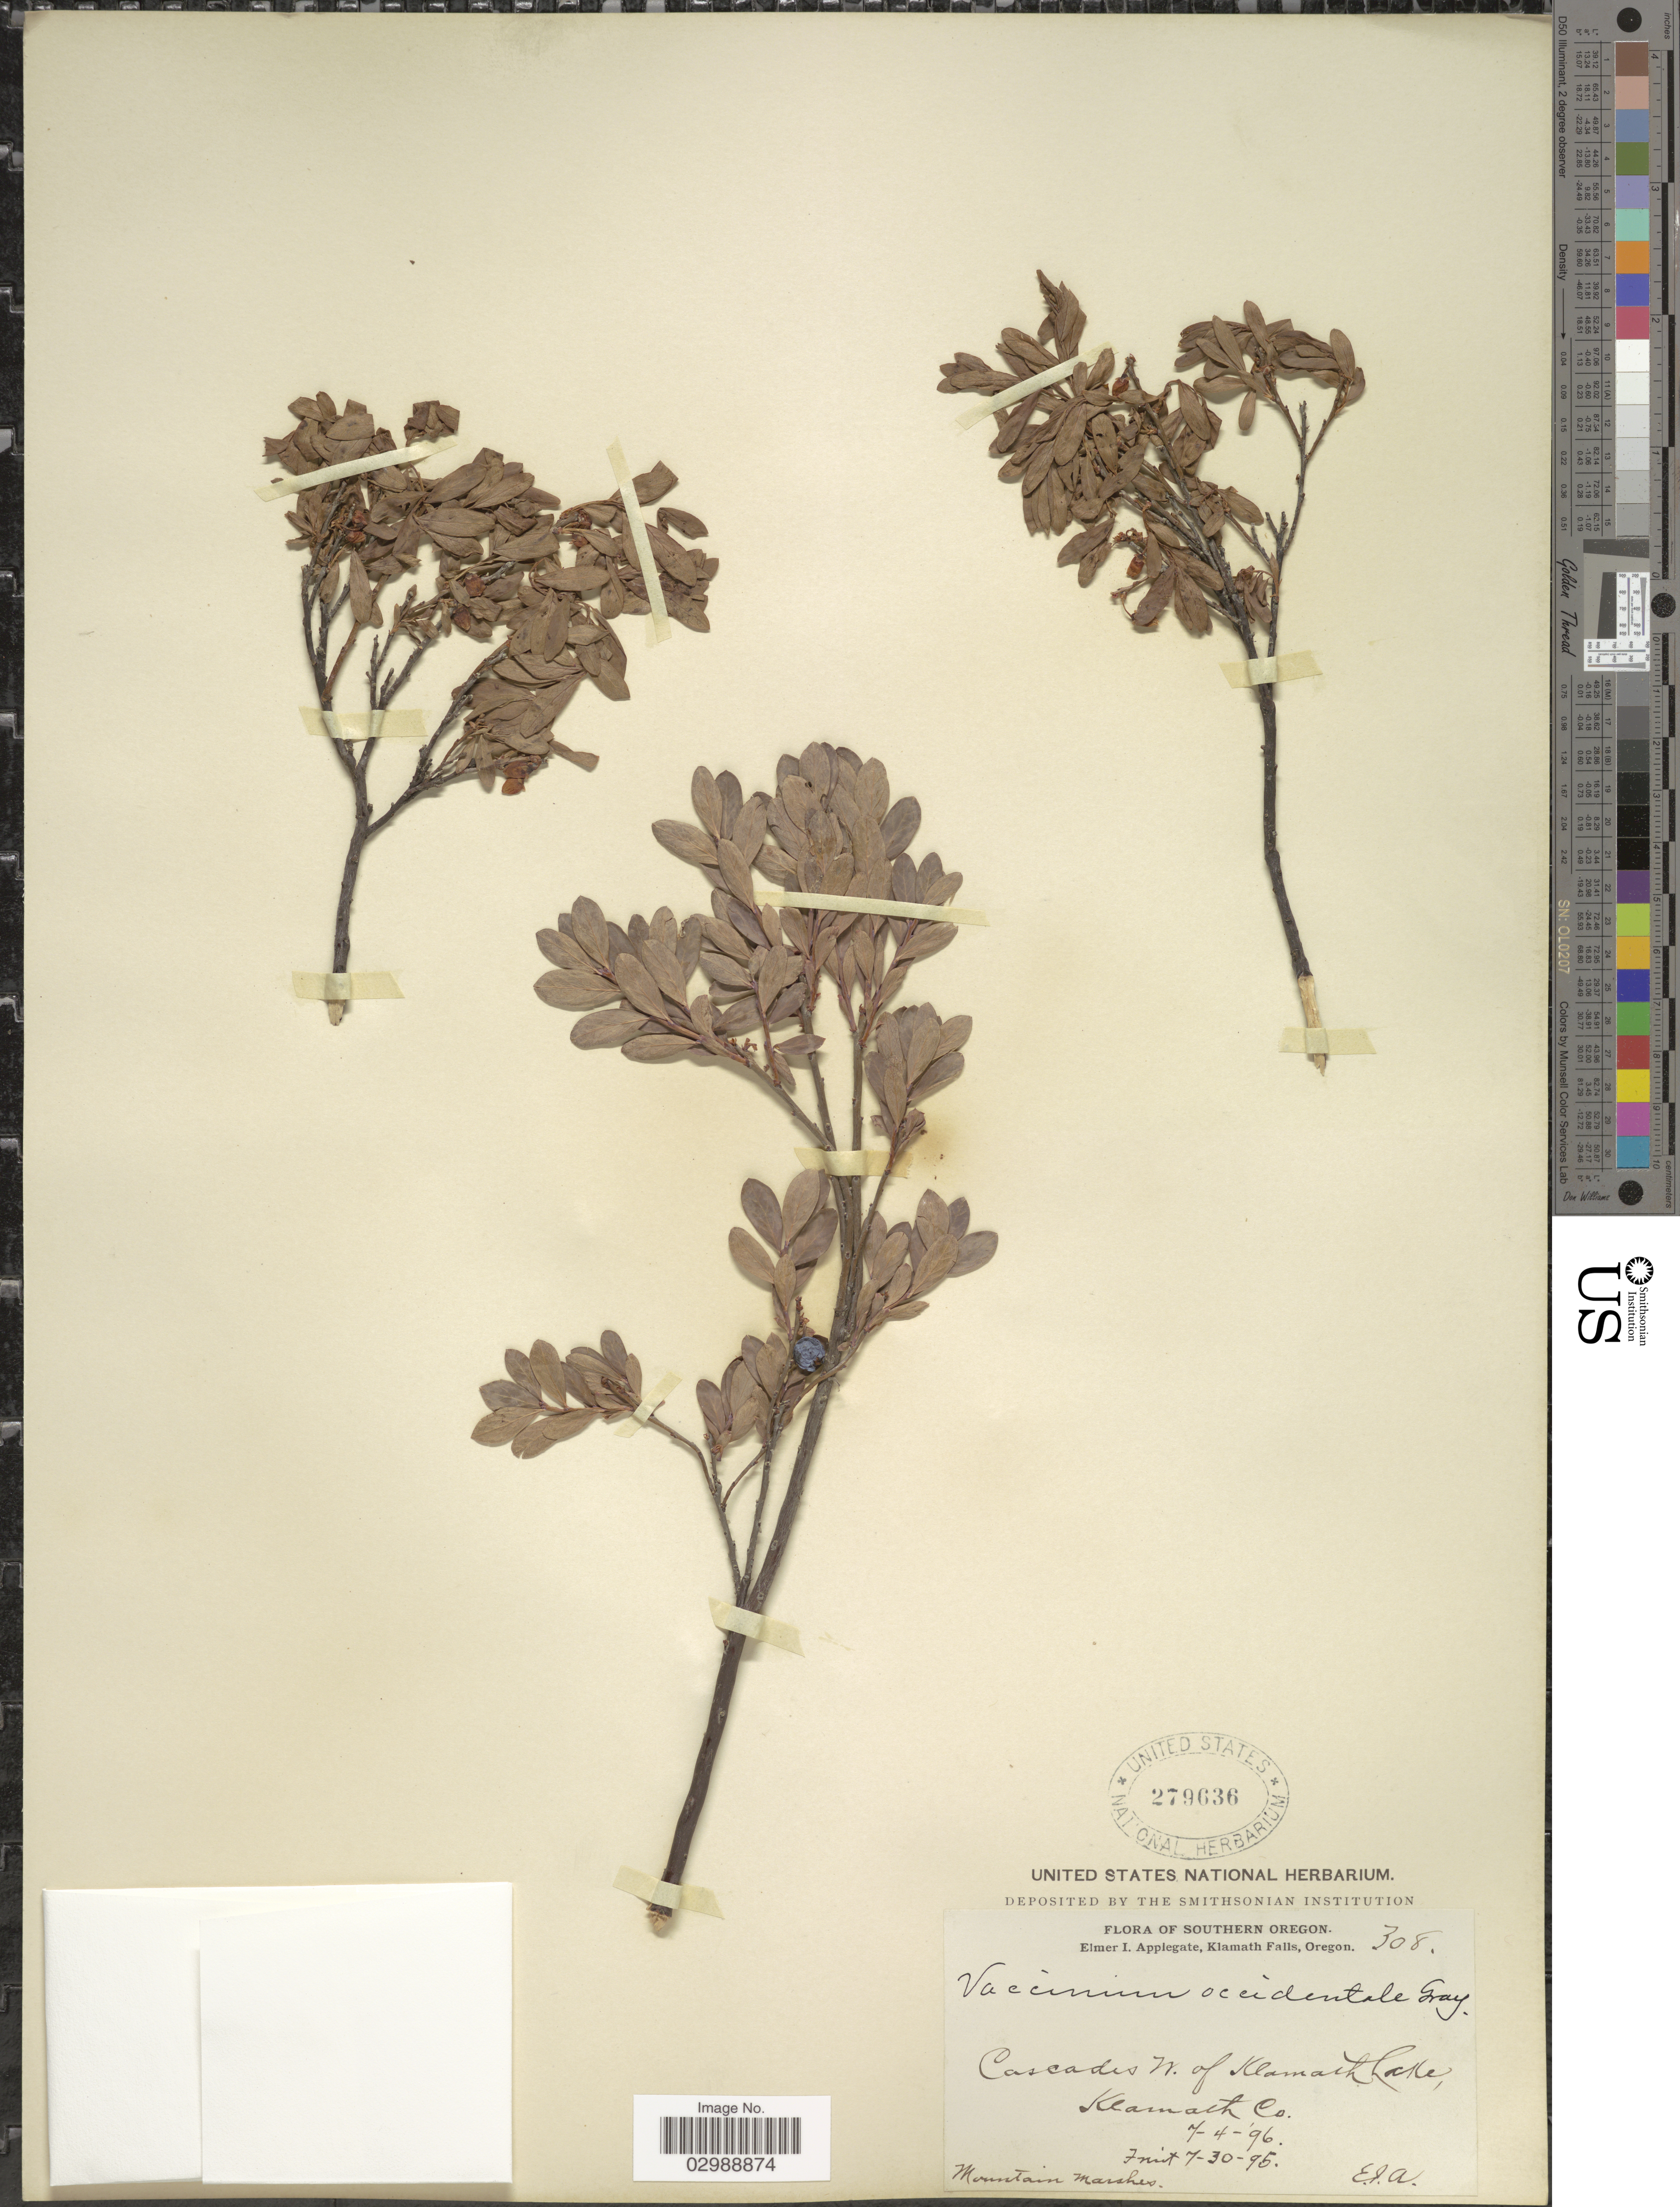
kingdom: Plantae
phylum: Tracheophyta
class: Magnoliopsida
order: Ericales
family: Ericaceae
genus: Vaccinium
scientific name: Vaccinium occidentale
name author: A. Gray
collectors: E. I. Applegate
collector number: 308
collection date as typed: Transcribed d/m/y: 4/7/96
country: United States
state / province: Oregon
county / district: Klamath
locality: Southern Oregon. Klamath Falls. Cascades W. of Klamath Lake, Klamath Co.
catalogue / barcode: US 279636